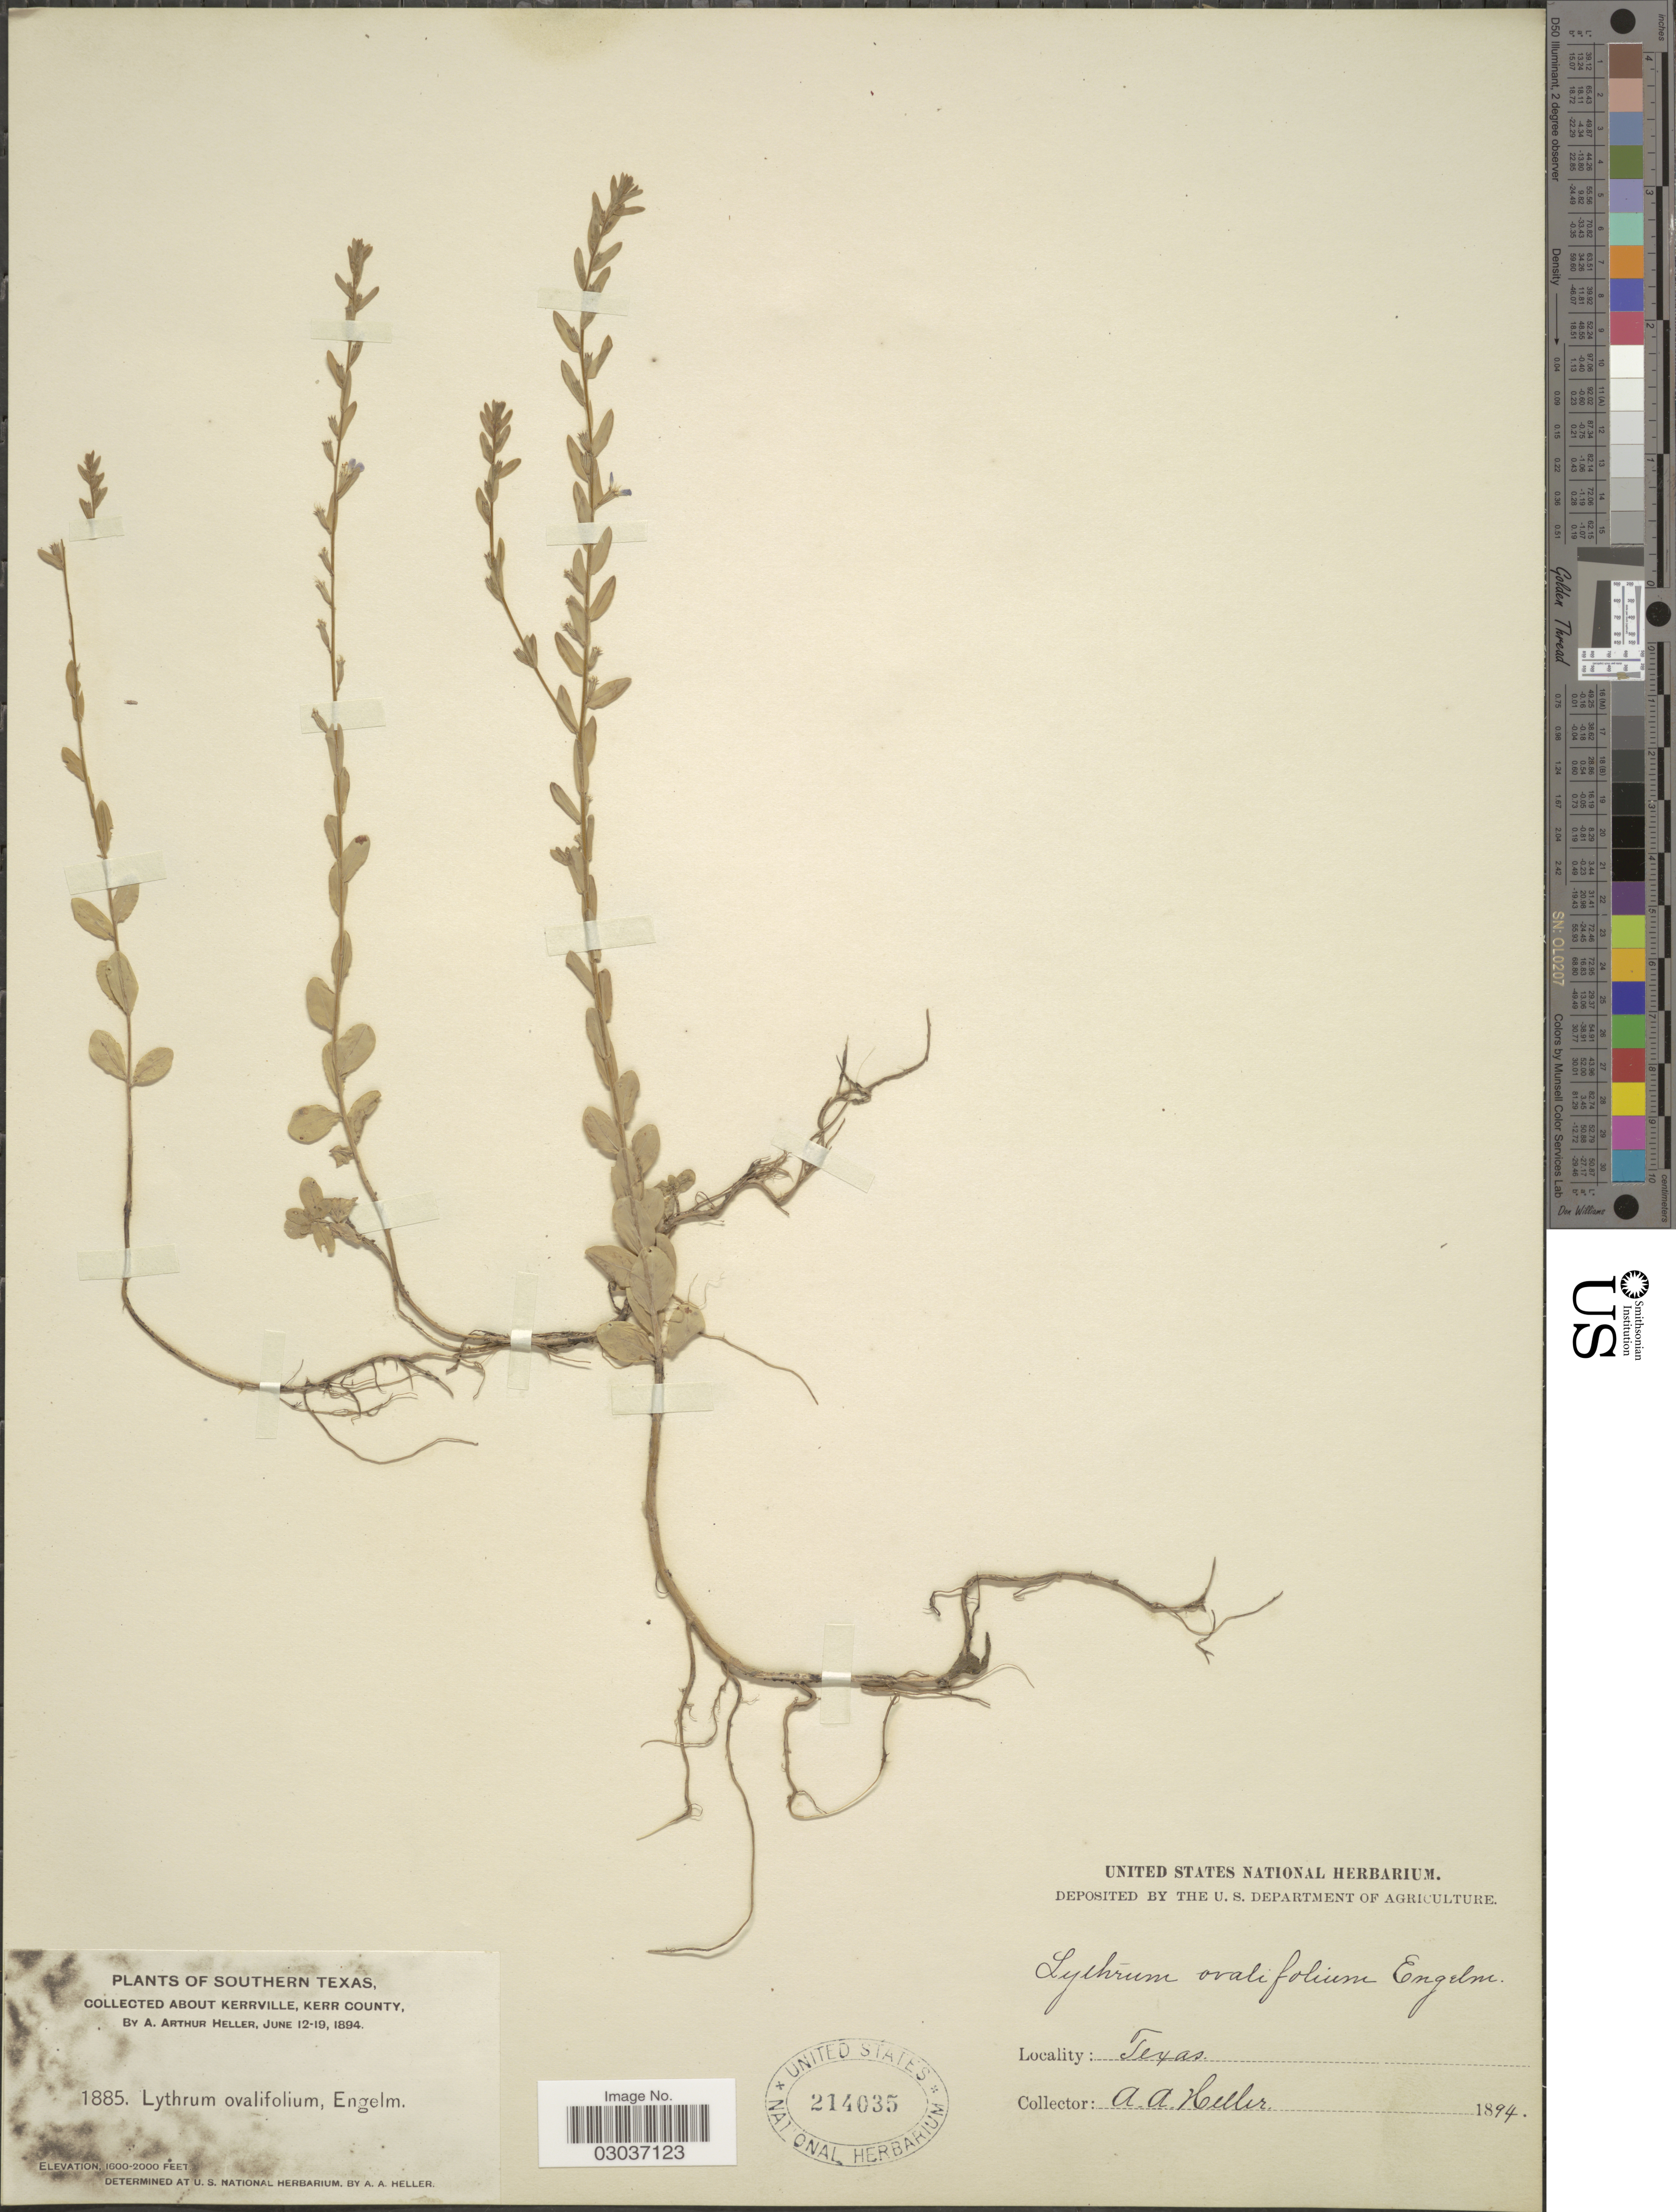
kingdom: Plantae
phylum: Tracheophyta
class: Magnoliopsida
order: Myrtales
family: Lythraceae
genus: Lythrum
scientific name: Lythrum ovalifolium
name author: (A. Gray) Engelm. ex Koehne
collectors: A. A. Heller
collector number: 1885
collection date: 1894-06-12/1894-06-19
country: United States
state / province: Texas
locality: Southern Texas, Collected about Kerrville, Kerr County.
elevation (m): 488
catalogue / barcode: US 214035